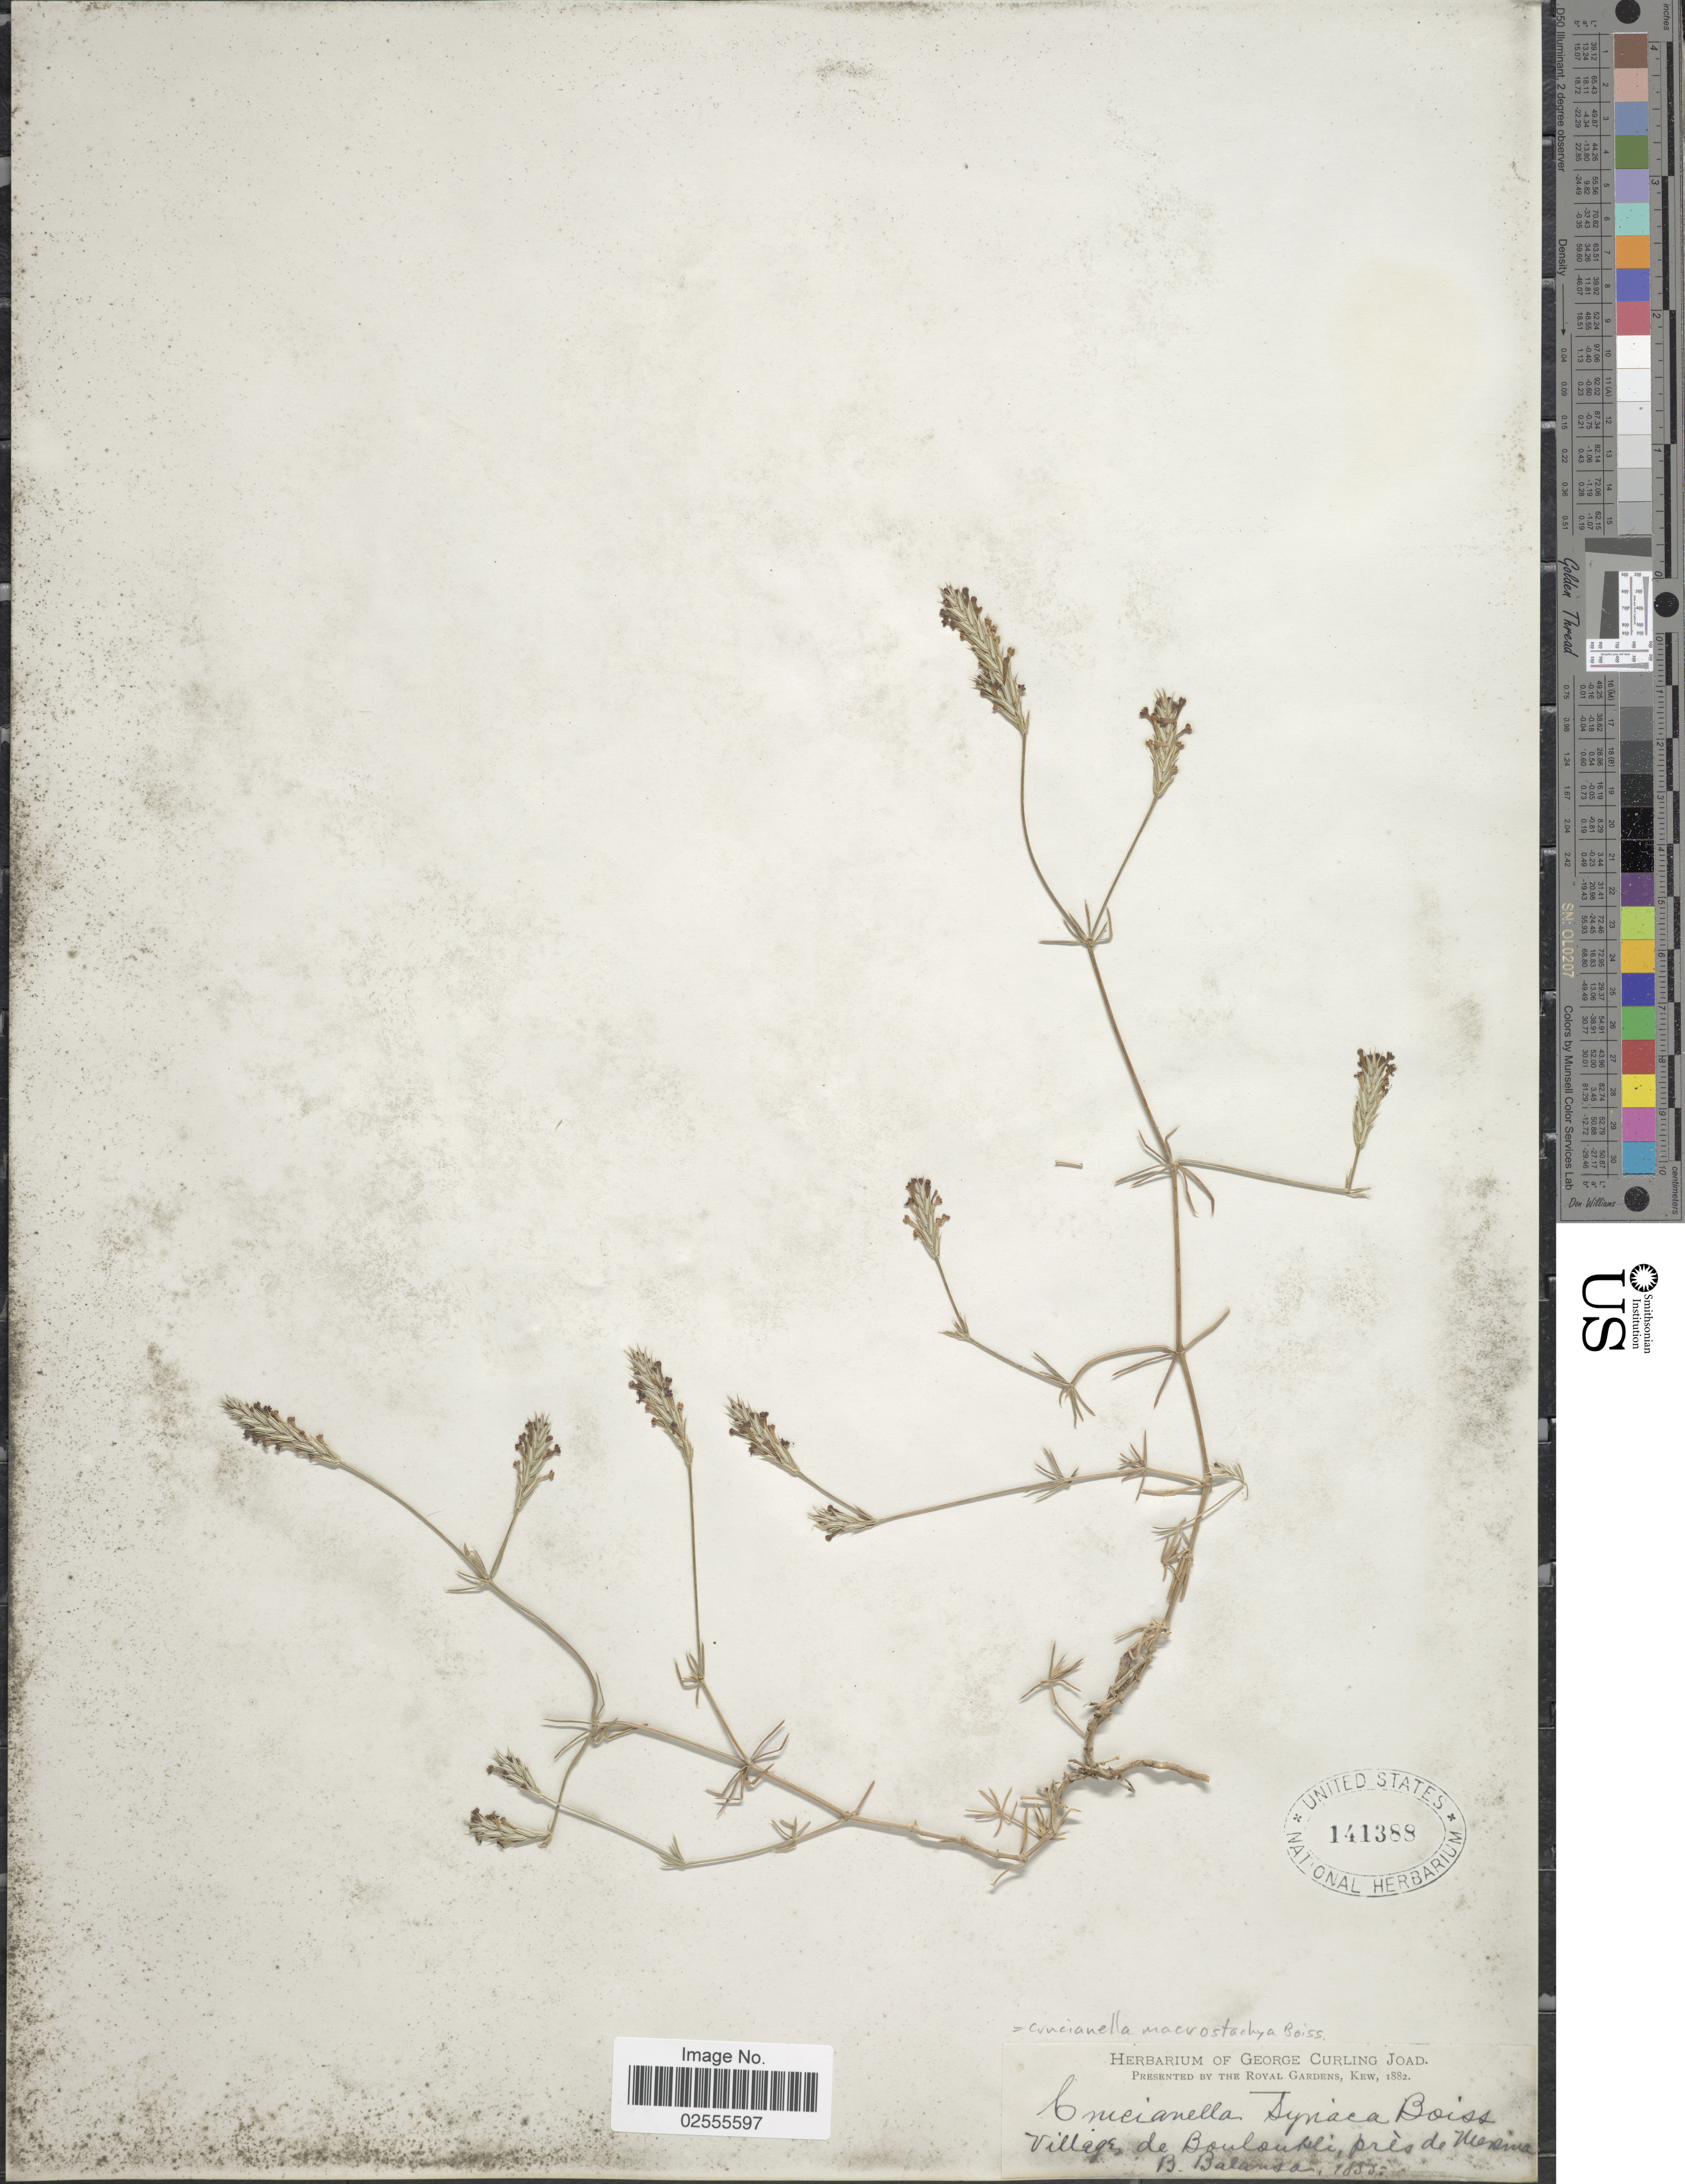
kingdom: Plantae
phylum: Tracheophyta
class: Magnoliopsida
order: Gentianales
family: Rubiaceae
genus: Crucianella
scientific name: Crucianella macrostachya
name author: Boiss.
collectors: B. Balansa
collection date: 1855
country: Turkey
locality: Village de Bouloukli, pres de Mersina [interpreted]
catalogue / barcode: US 141388